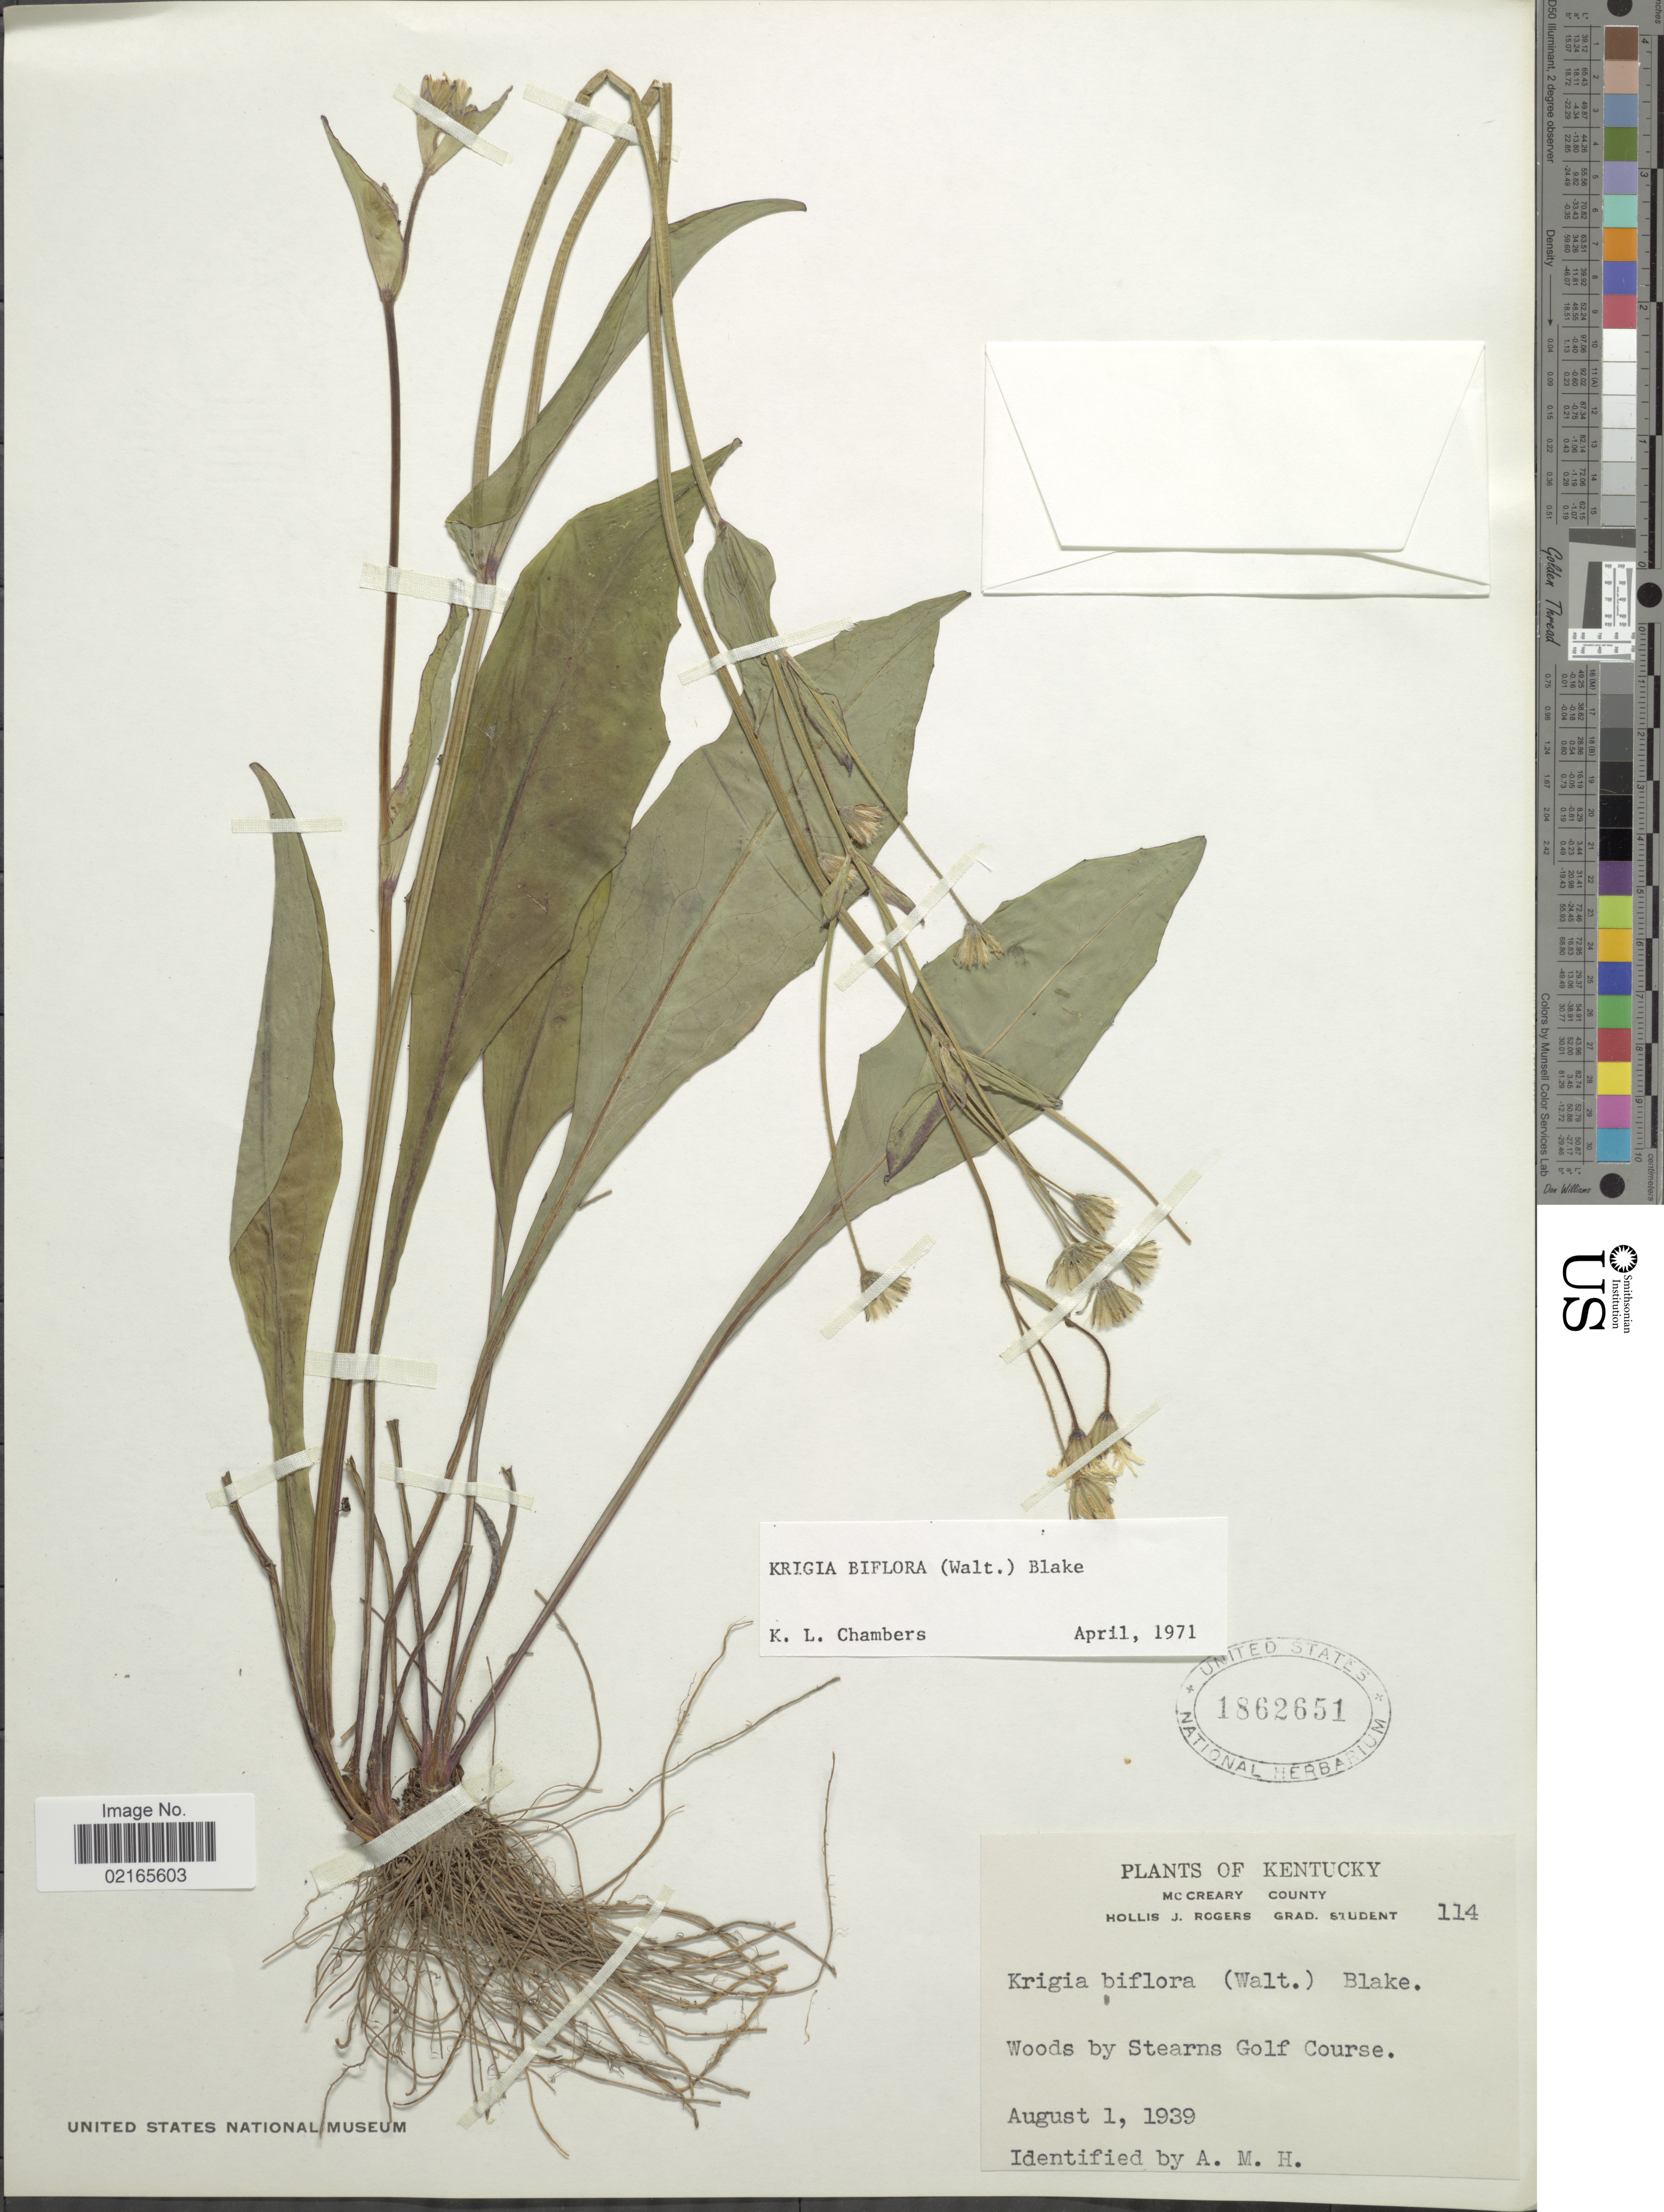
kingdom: Plantae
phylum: Tracheophyta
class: Magnoliopsida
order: Asterales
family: Asteraceae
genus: Krigia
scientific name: Krigia biflora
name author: (Walter) S.F. Blake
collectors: H. J. Rogers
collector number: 114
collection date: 1939-08-01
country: United States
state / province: Kentucky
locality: Mcccreary County, woods by Stearns Golf Course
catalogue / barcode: US 1862651